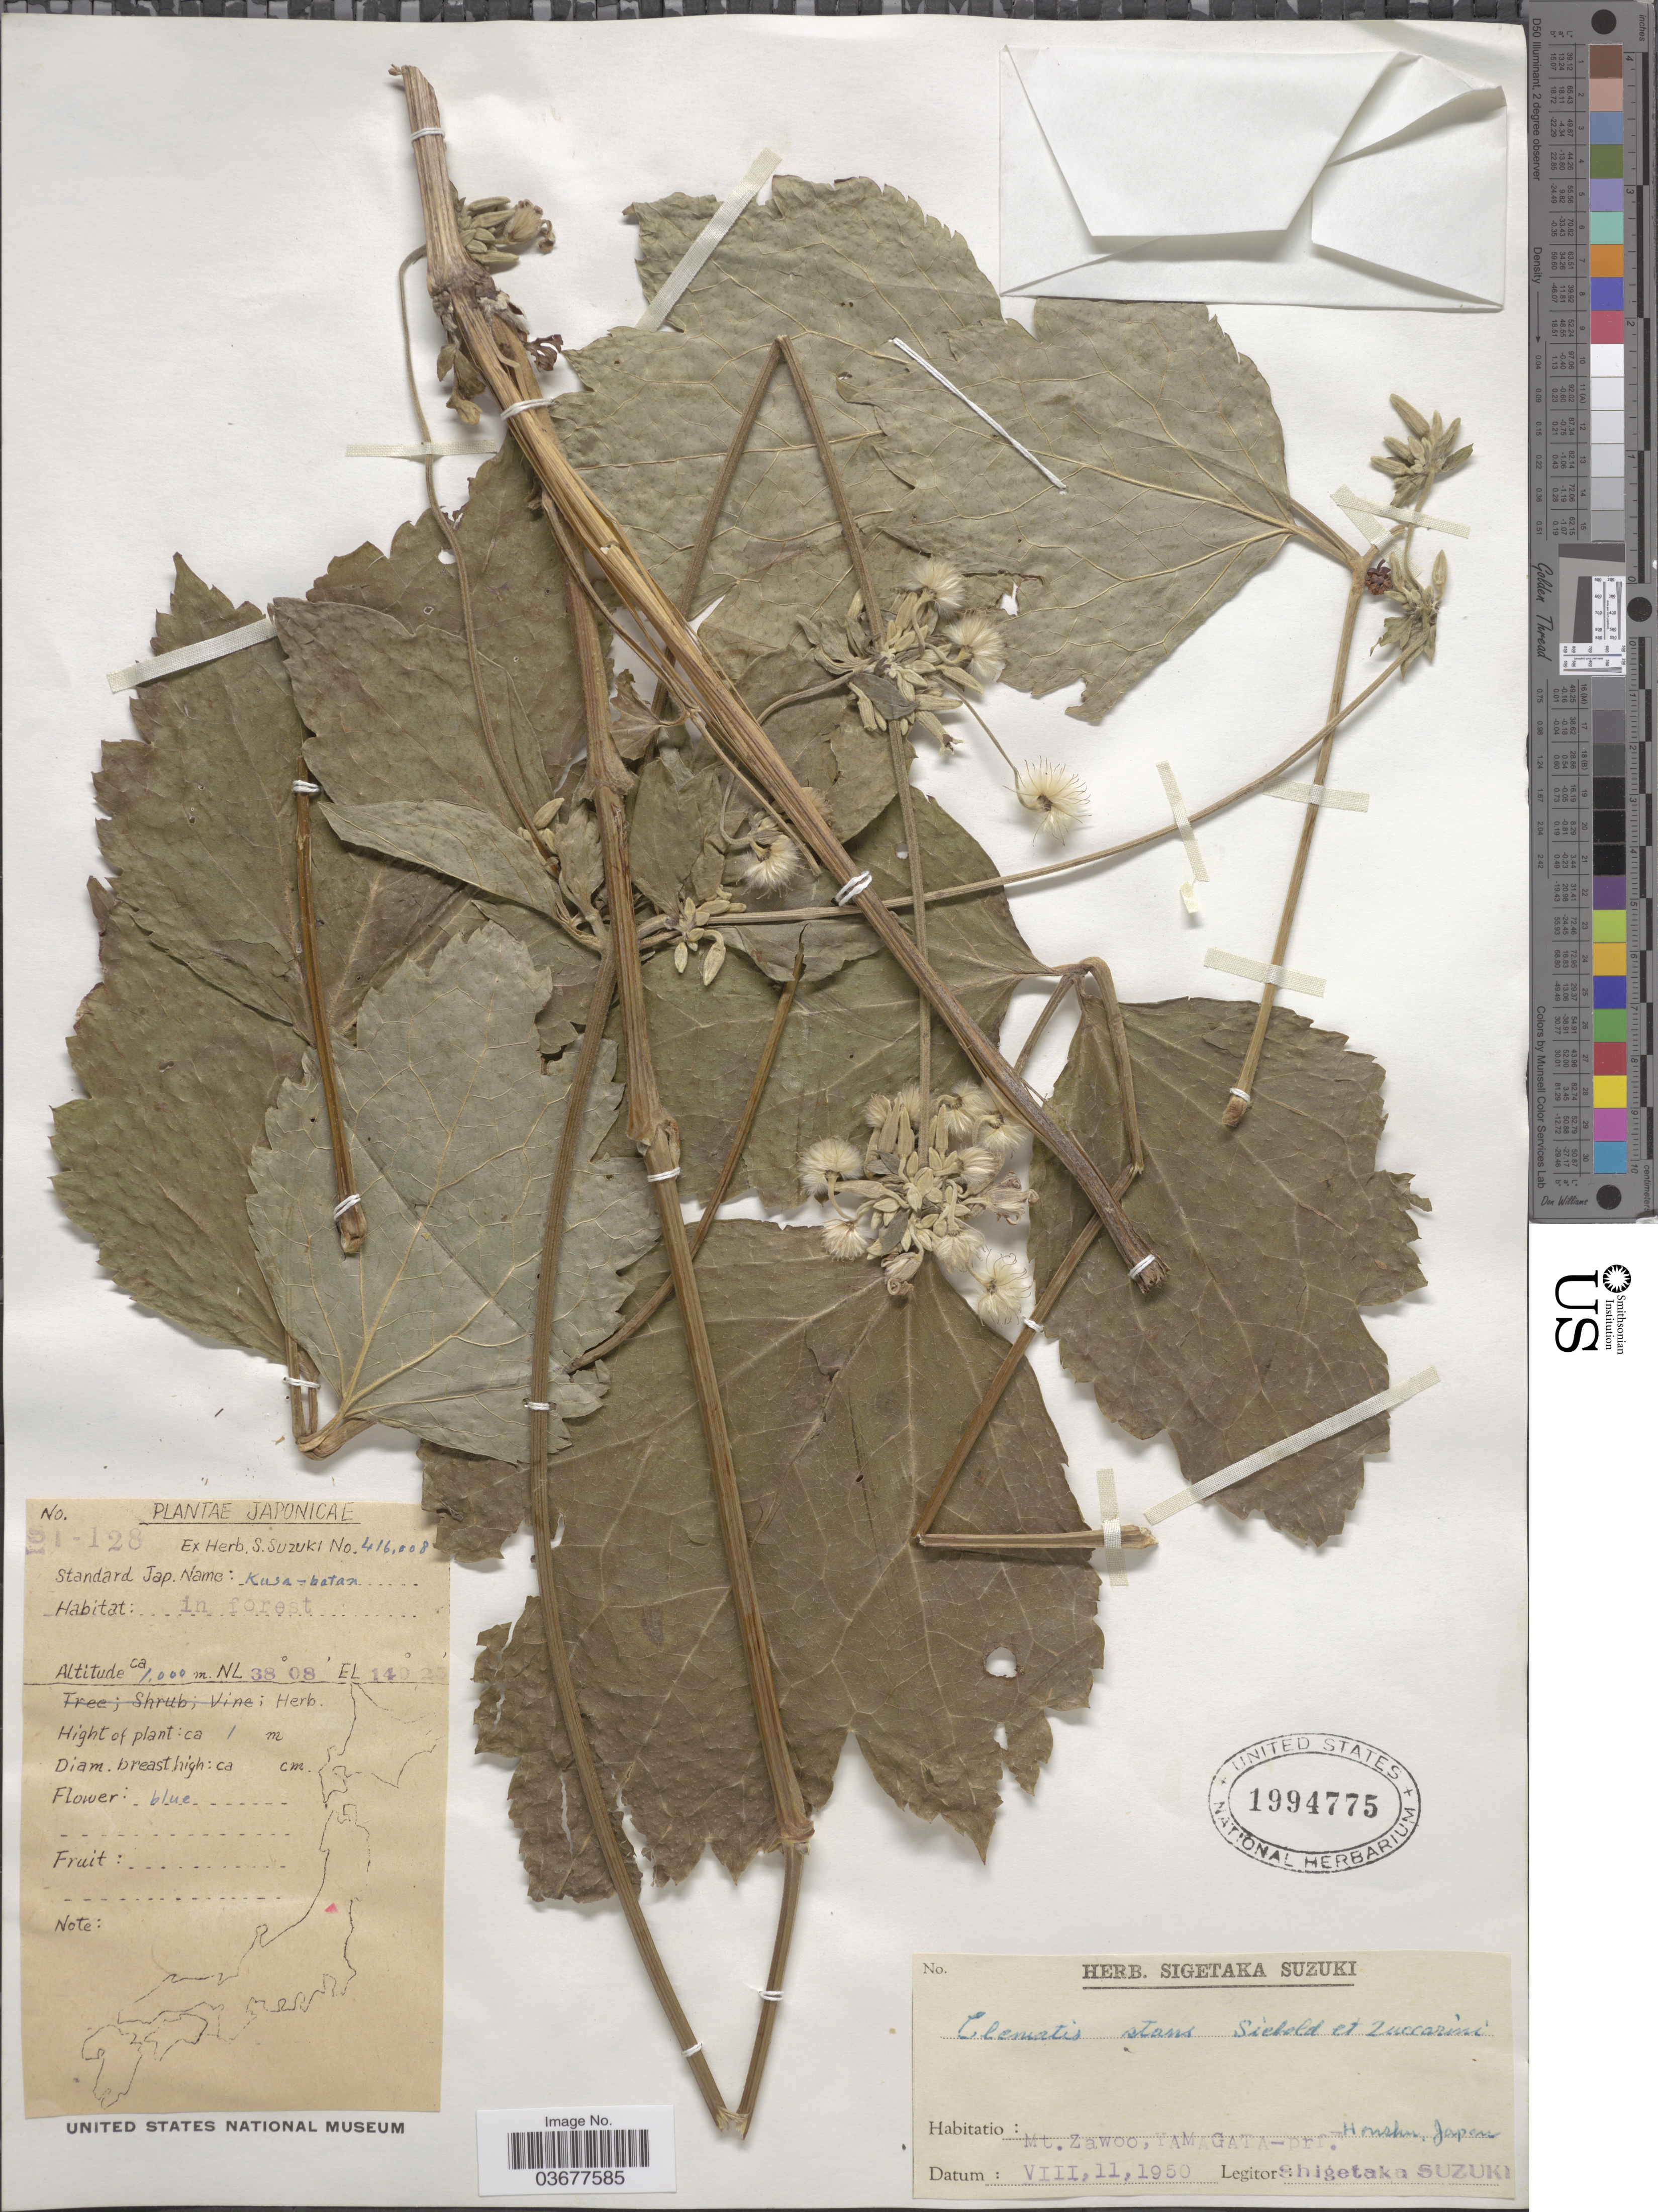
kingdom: Plantae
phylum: Tracheophyta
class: Magnoliopsida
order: Ranunculales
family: Ranunculaceae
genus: Clematis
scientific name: Clematis stans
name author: Siebold & Zucc.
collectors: S. Suzuki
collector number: SI-128*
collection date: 1950-08-11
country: Japan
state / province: Yamagata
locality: Mt. Zawoo, Yamagata-prf. Honshu.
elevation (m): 1000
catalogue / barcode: US 1994775